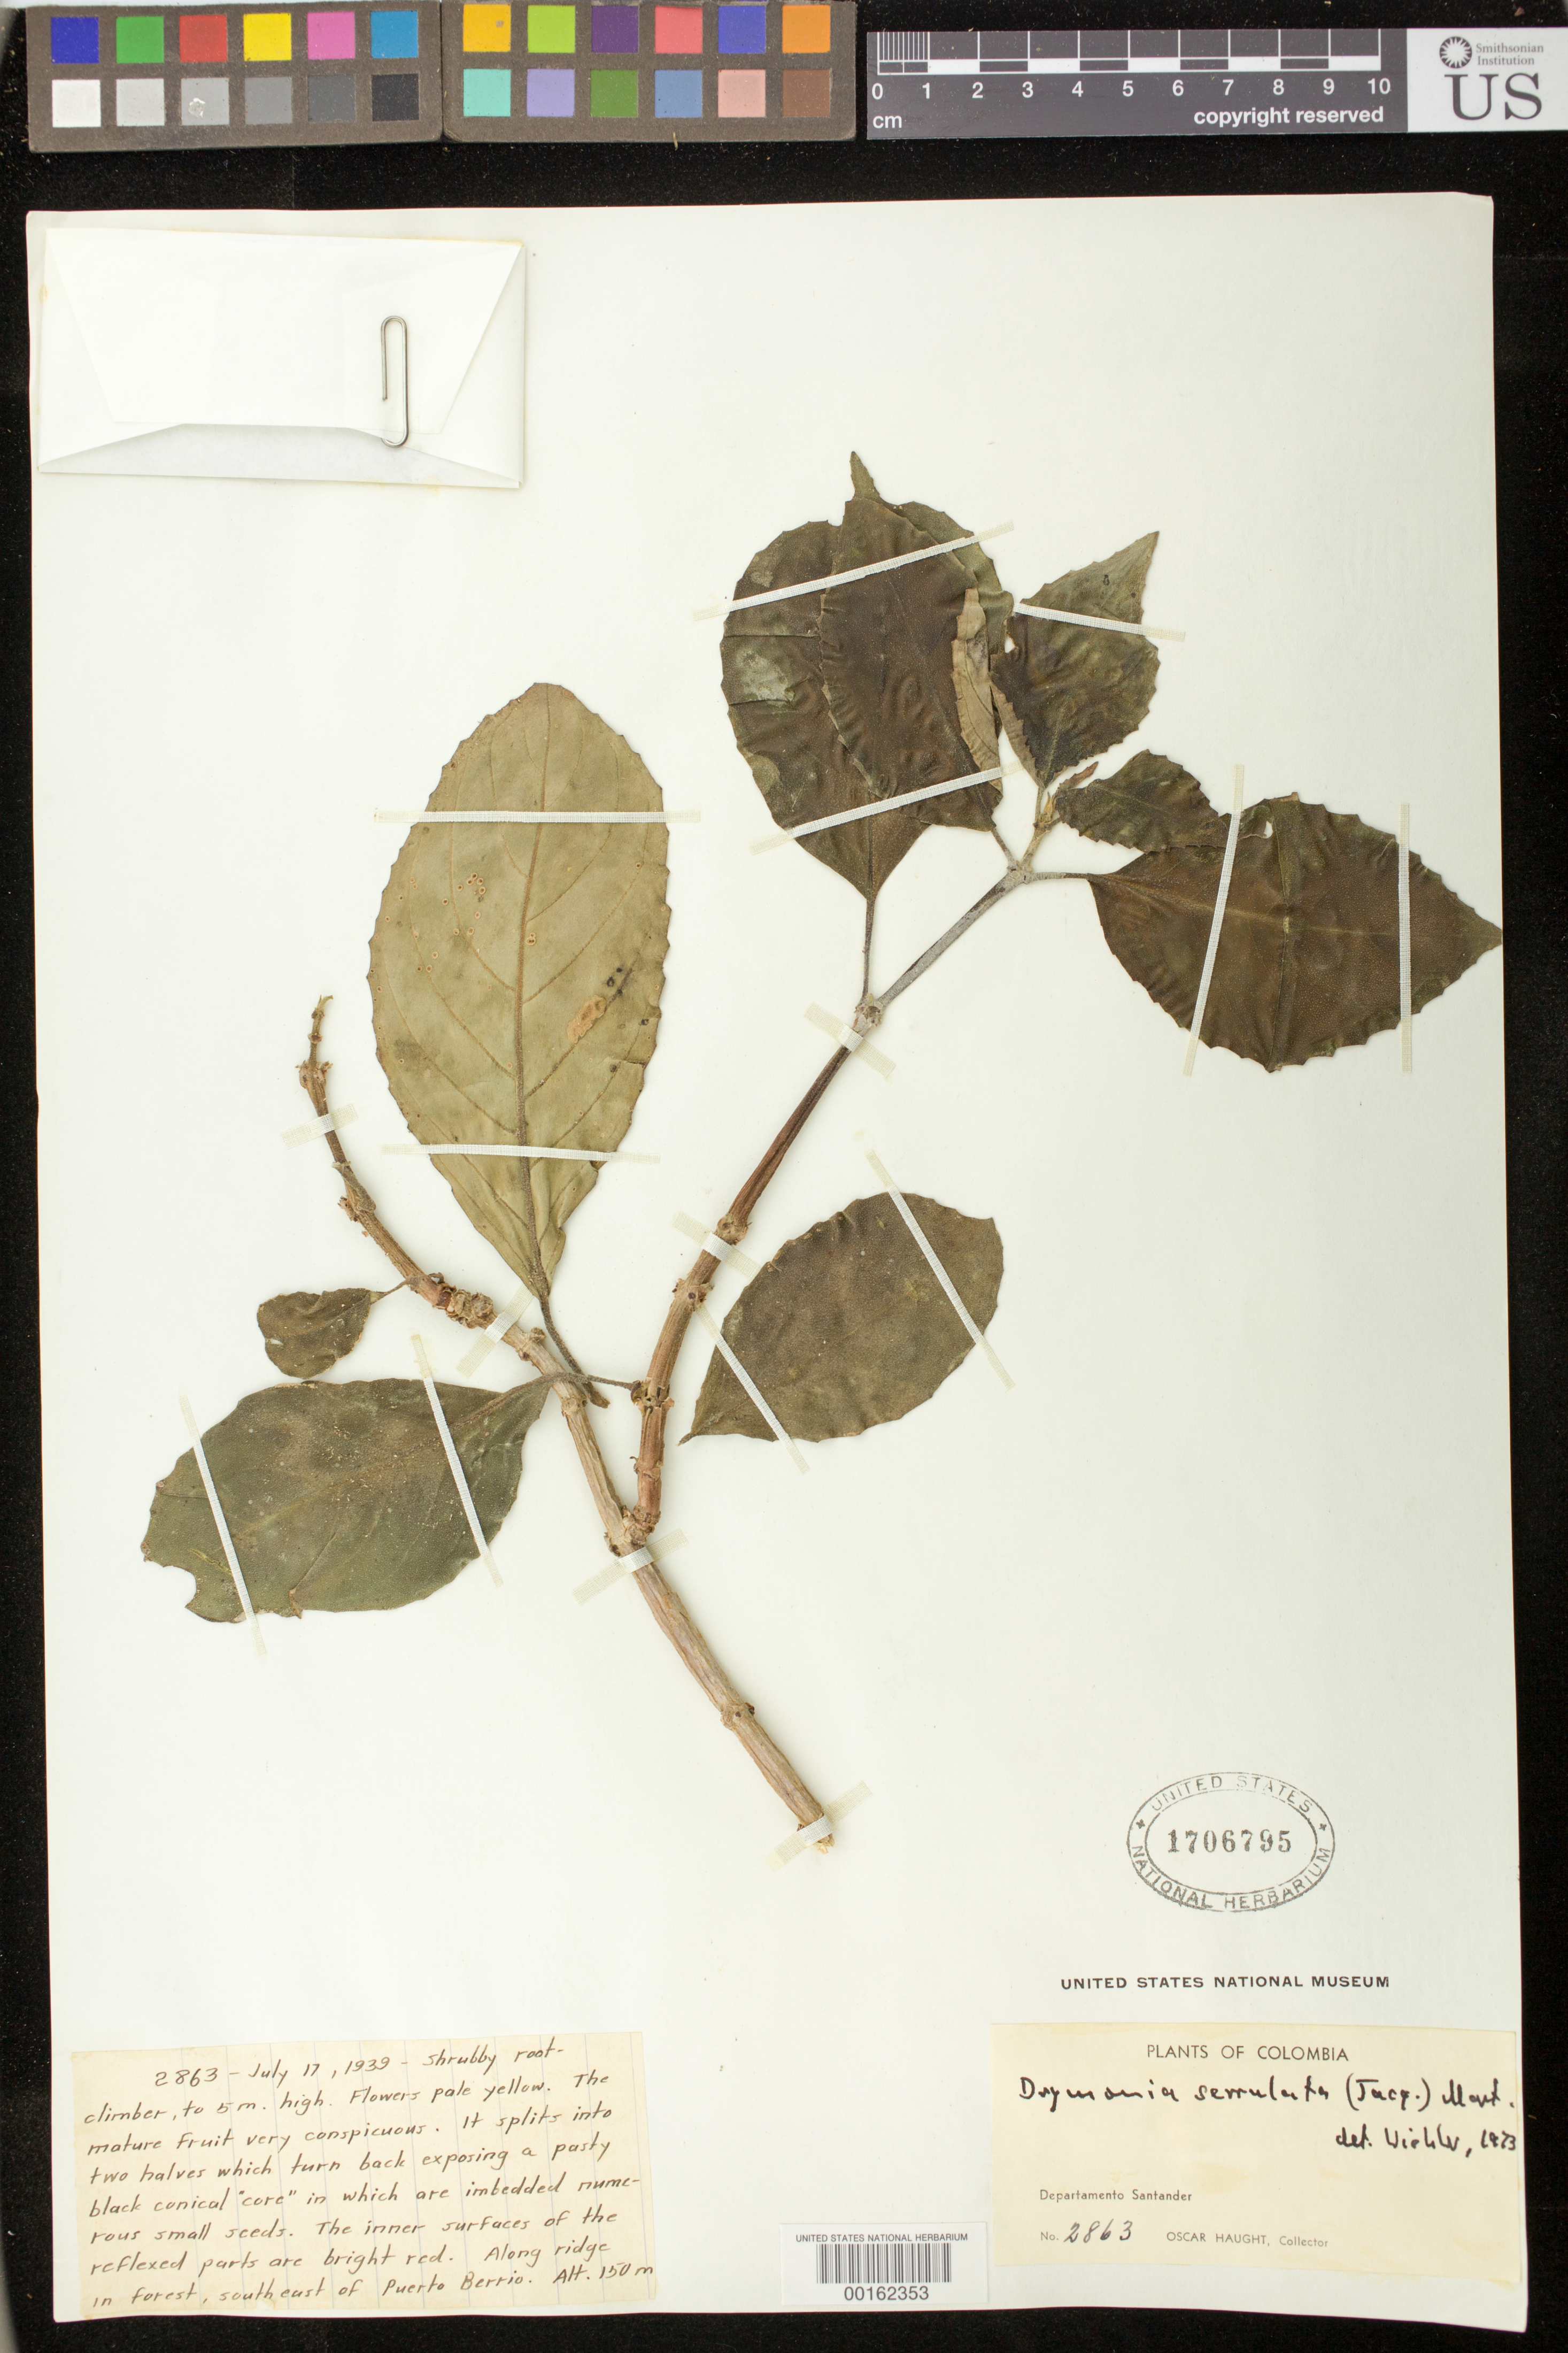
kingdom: Plantae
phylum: Tracheophyta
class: Magnoliopsida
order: Lamiales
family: Gesneriaceae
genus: Drymonia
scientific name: Drymonia serrulata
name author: (Jacq.) Mart.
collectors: O. L. Haught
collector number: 2863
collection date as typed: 17 Jul 1939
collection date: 1939-07-17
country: Colombia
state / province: Santander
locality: Se of Puerto Berrio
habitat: Along ridge in forest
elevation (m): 150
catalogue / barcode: US 1706795